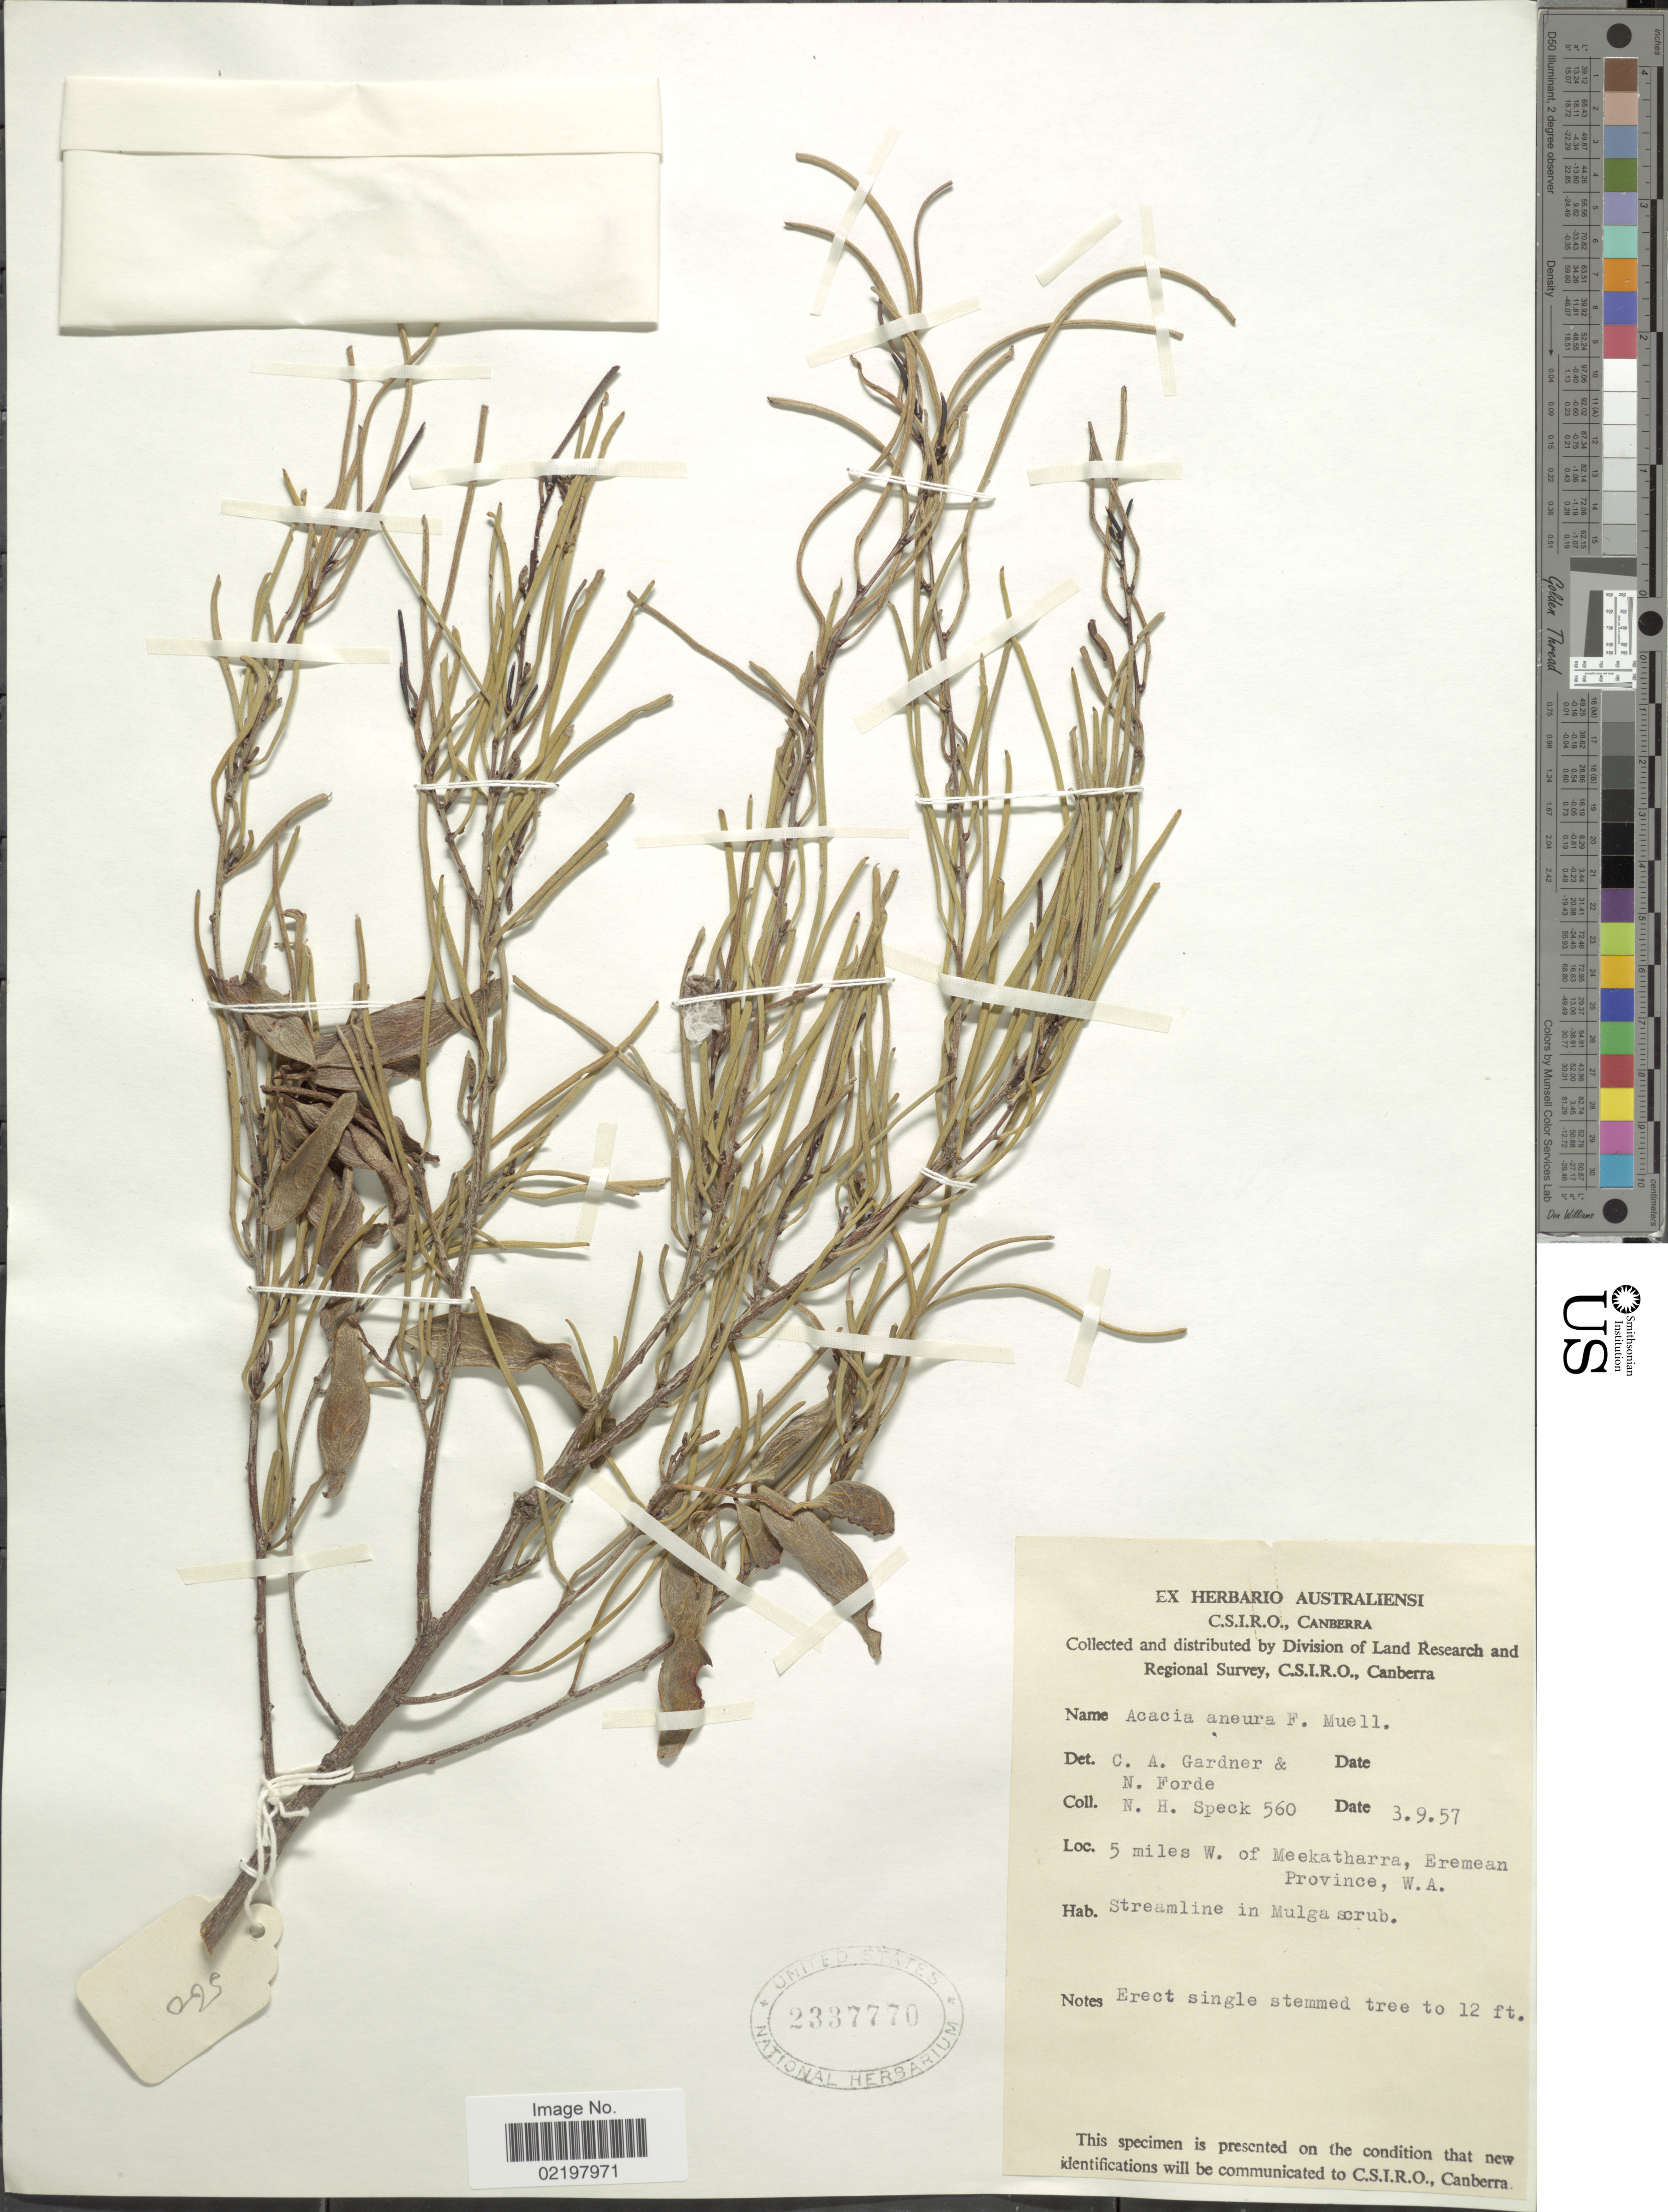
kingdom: Plantae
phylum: Tracheophyta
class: Magnoliopsida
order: Fabales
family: Fabaceae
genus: Acacia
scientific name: Acacia aneura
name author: F. Muell. ex Benth.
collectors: N. Speck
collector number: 560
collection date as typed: Transcribed d/m/y: 3/9/57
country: Australia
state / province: Western Australia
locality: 5 miles W. of Meekatharra, Eremean Province, W.A.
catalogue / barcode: US 2337770